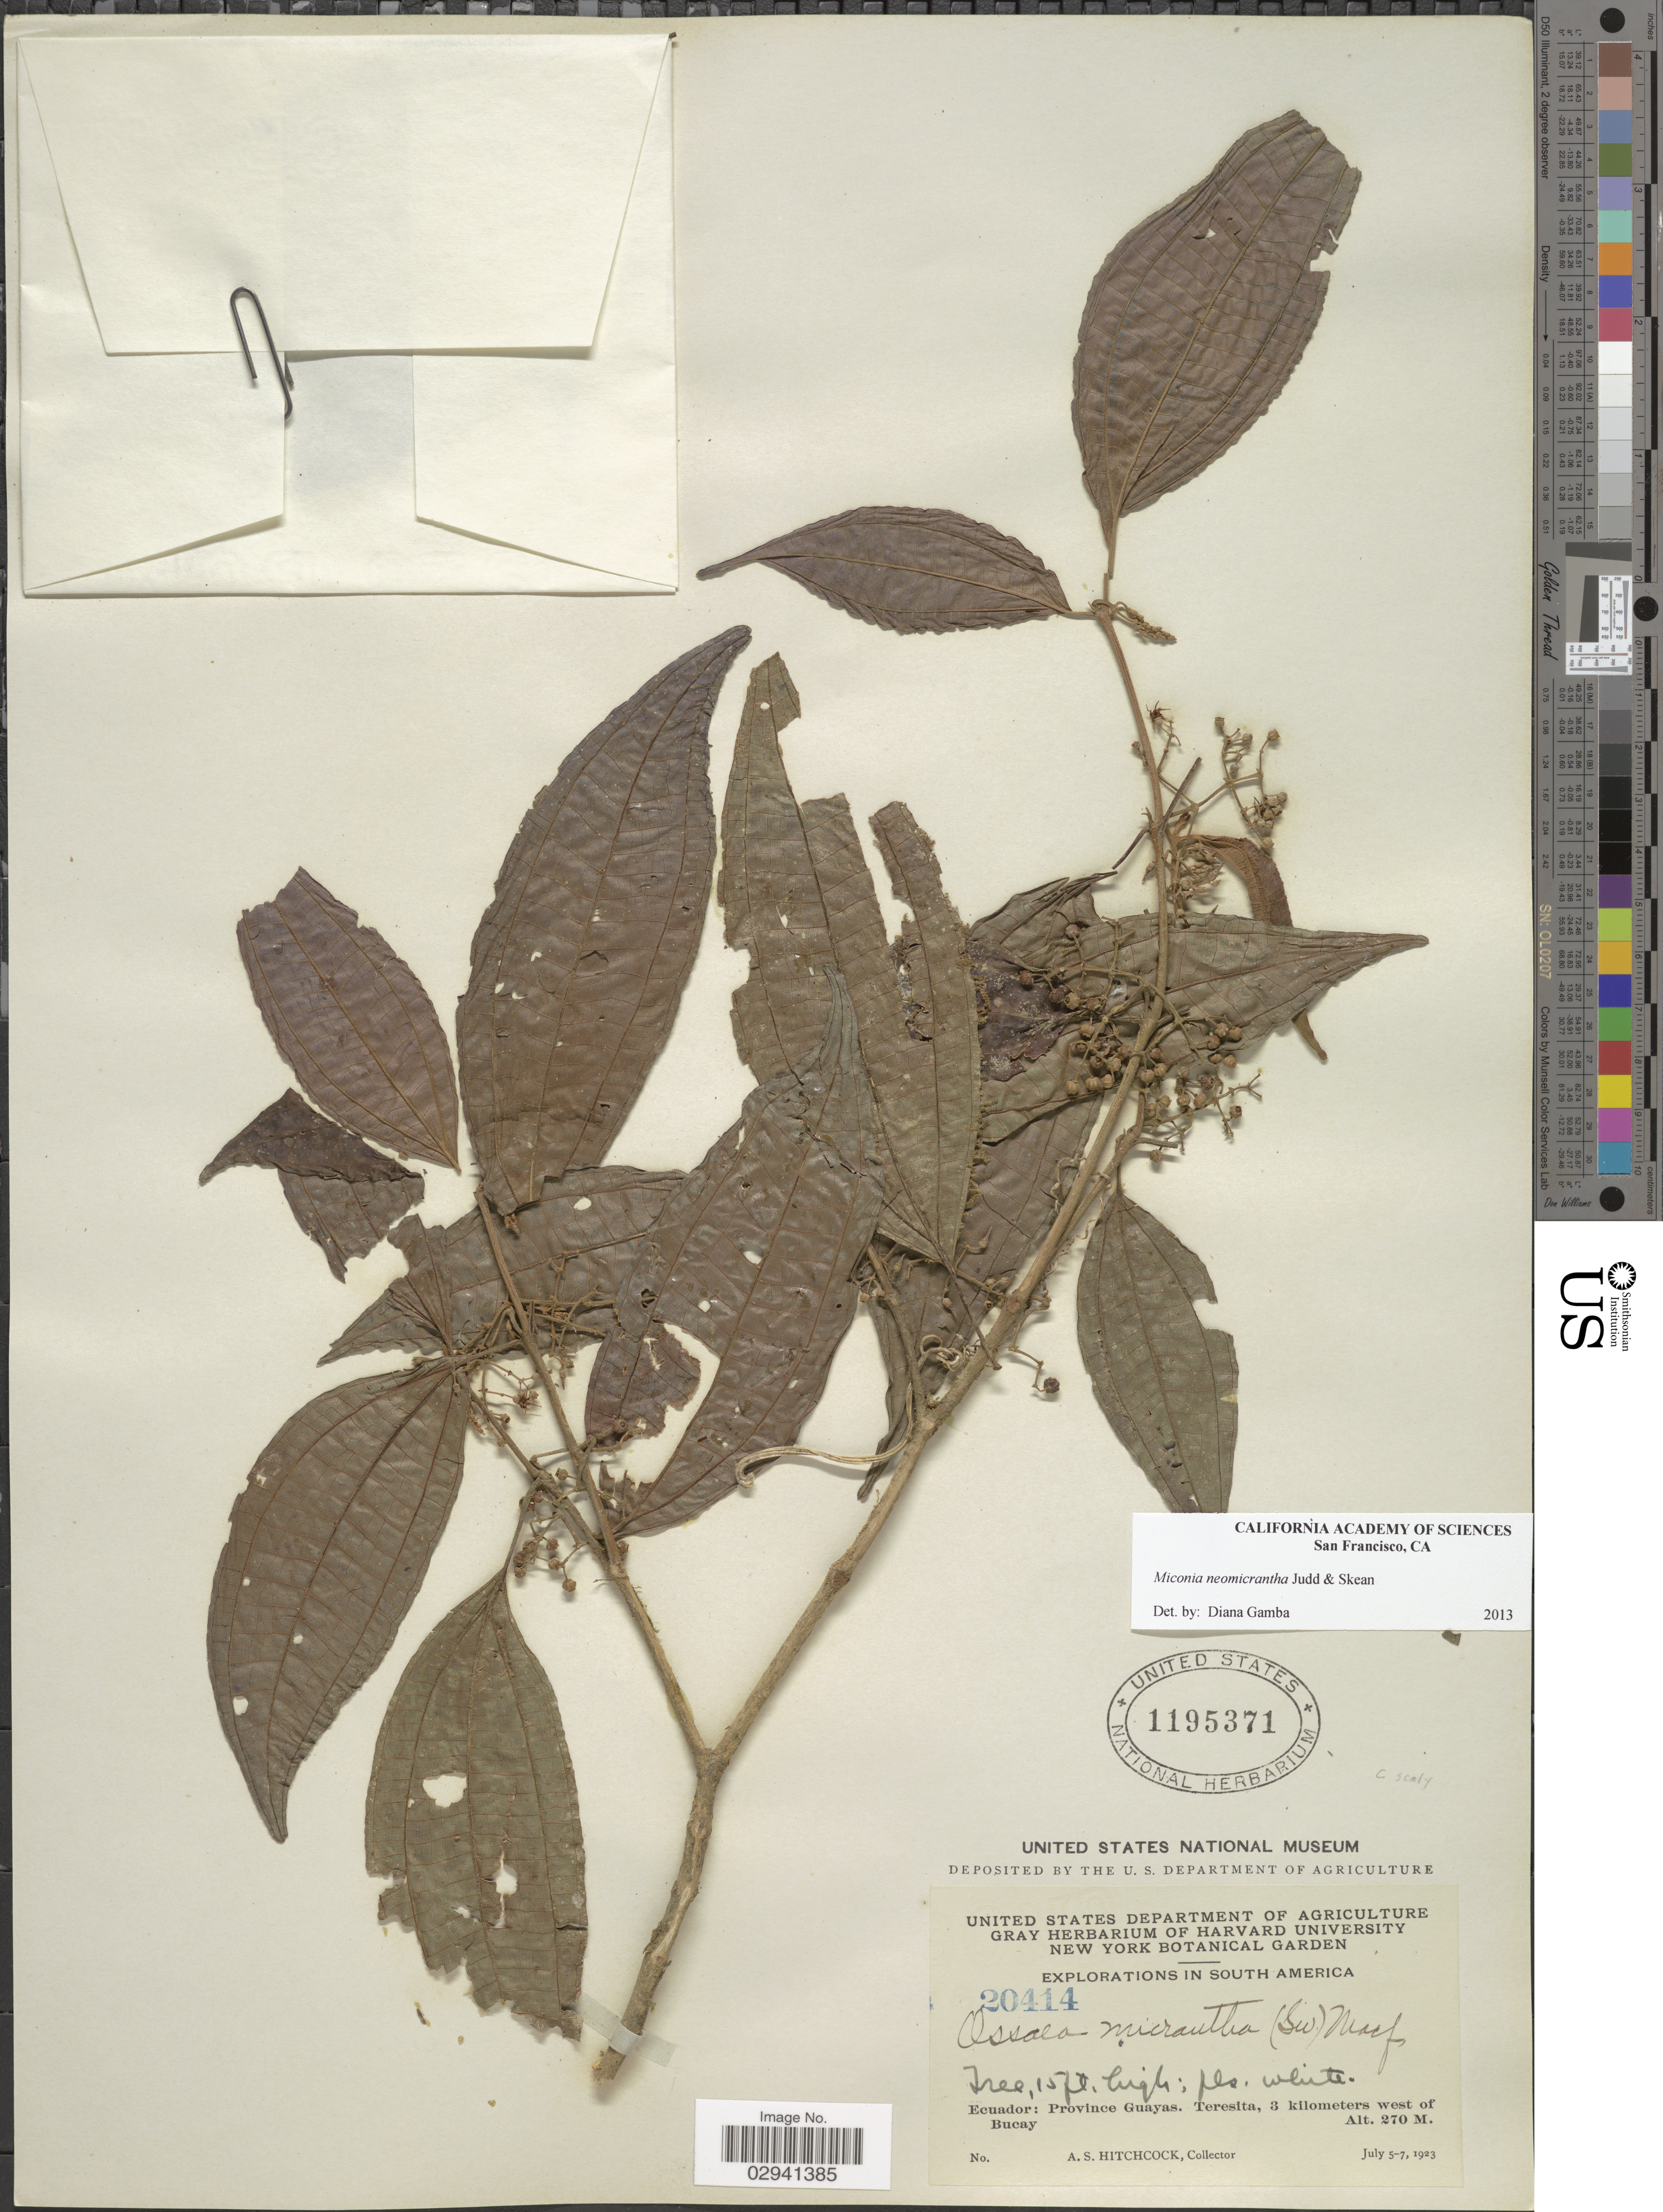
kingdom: Plantae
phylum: Tracheophyta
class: Magnoliopsida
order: Myrtales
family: Melastomataceae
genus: Miconia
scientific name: Miconia neomicrantha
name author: Judd & Skean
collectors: A. S. Hitchcock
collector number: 20414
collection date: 1923-07-05/1923-07-07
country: Ecuador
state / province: Guayas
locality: Teresita, 3 kilometers west of Bucay.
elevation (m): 270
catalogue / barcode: US 1195371